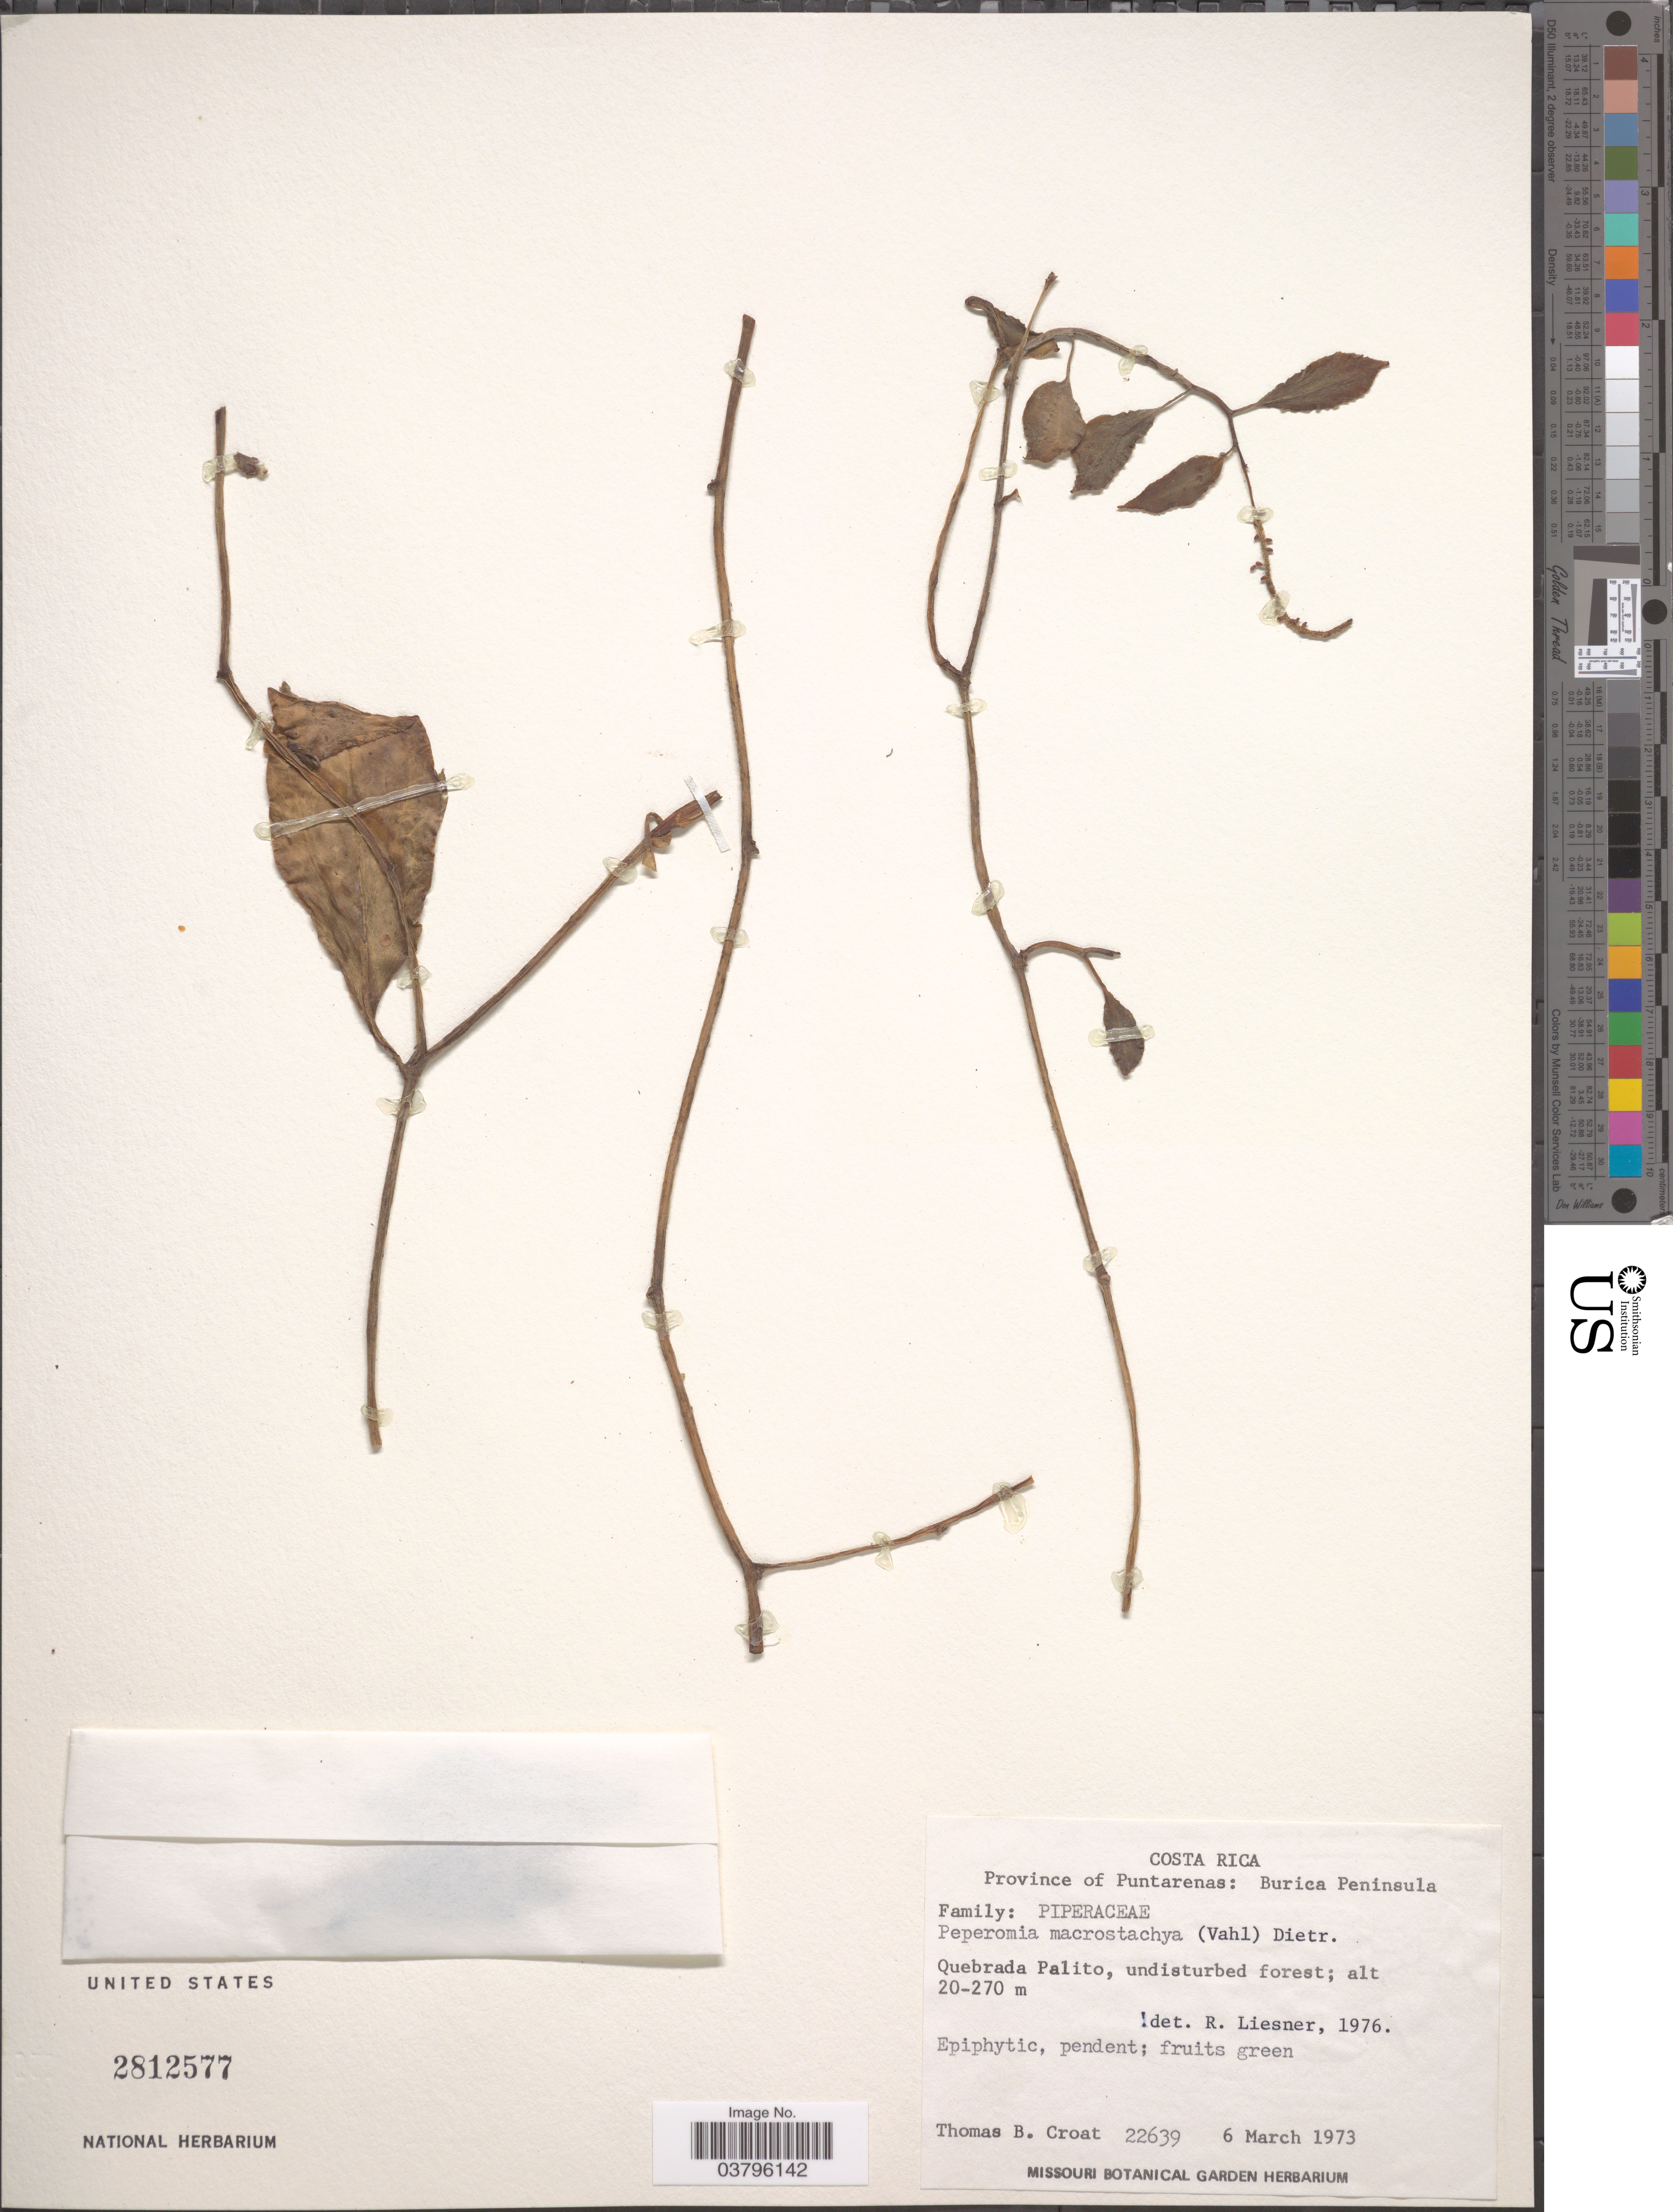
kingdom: Plantae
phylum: Tracheophyta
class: Magnoliopsida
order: Piperales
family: Piperaceae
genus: Peperomia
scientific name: Peperomia macrostachya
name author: (Vahl) A. Dietr.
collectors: T. B. Croat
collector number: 22639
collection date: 1973-03-06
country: Costa Rica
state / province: Puntarenas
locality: Burica Peninsula. Quebrada Palito.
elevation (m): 20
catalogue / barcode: US 2812577